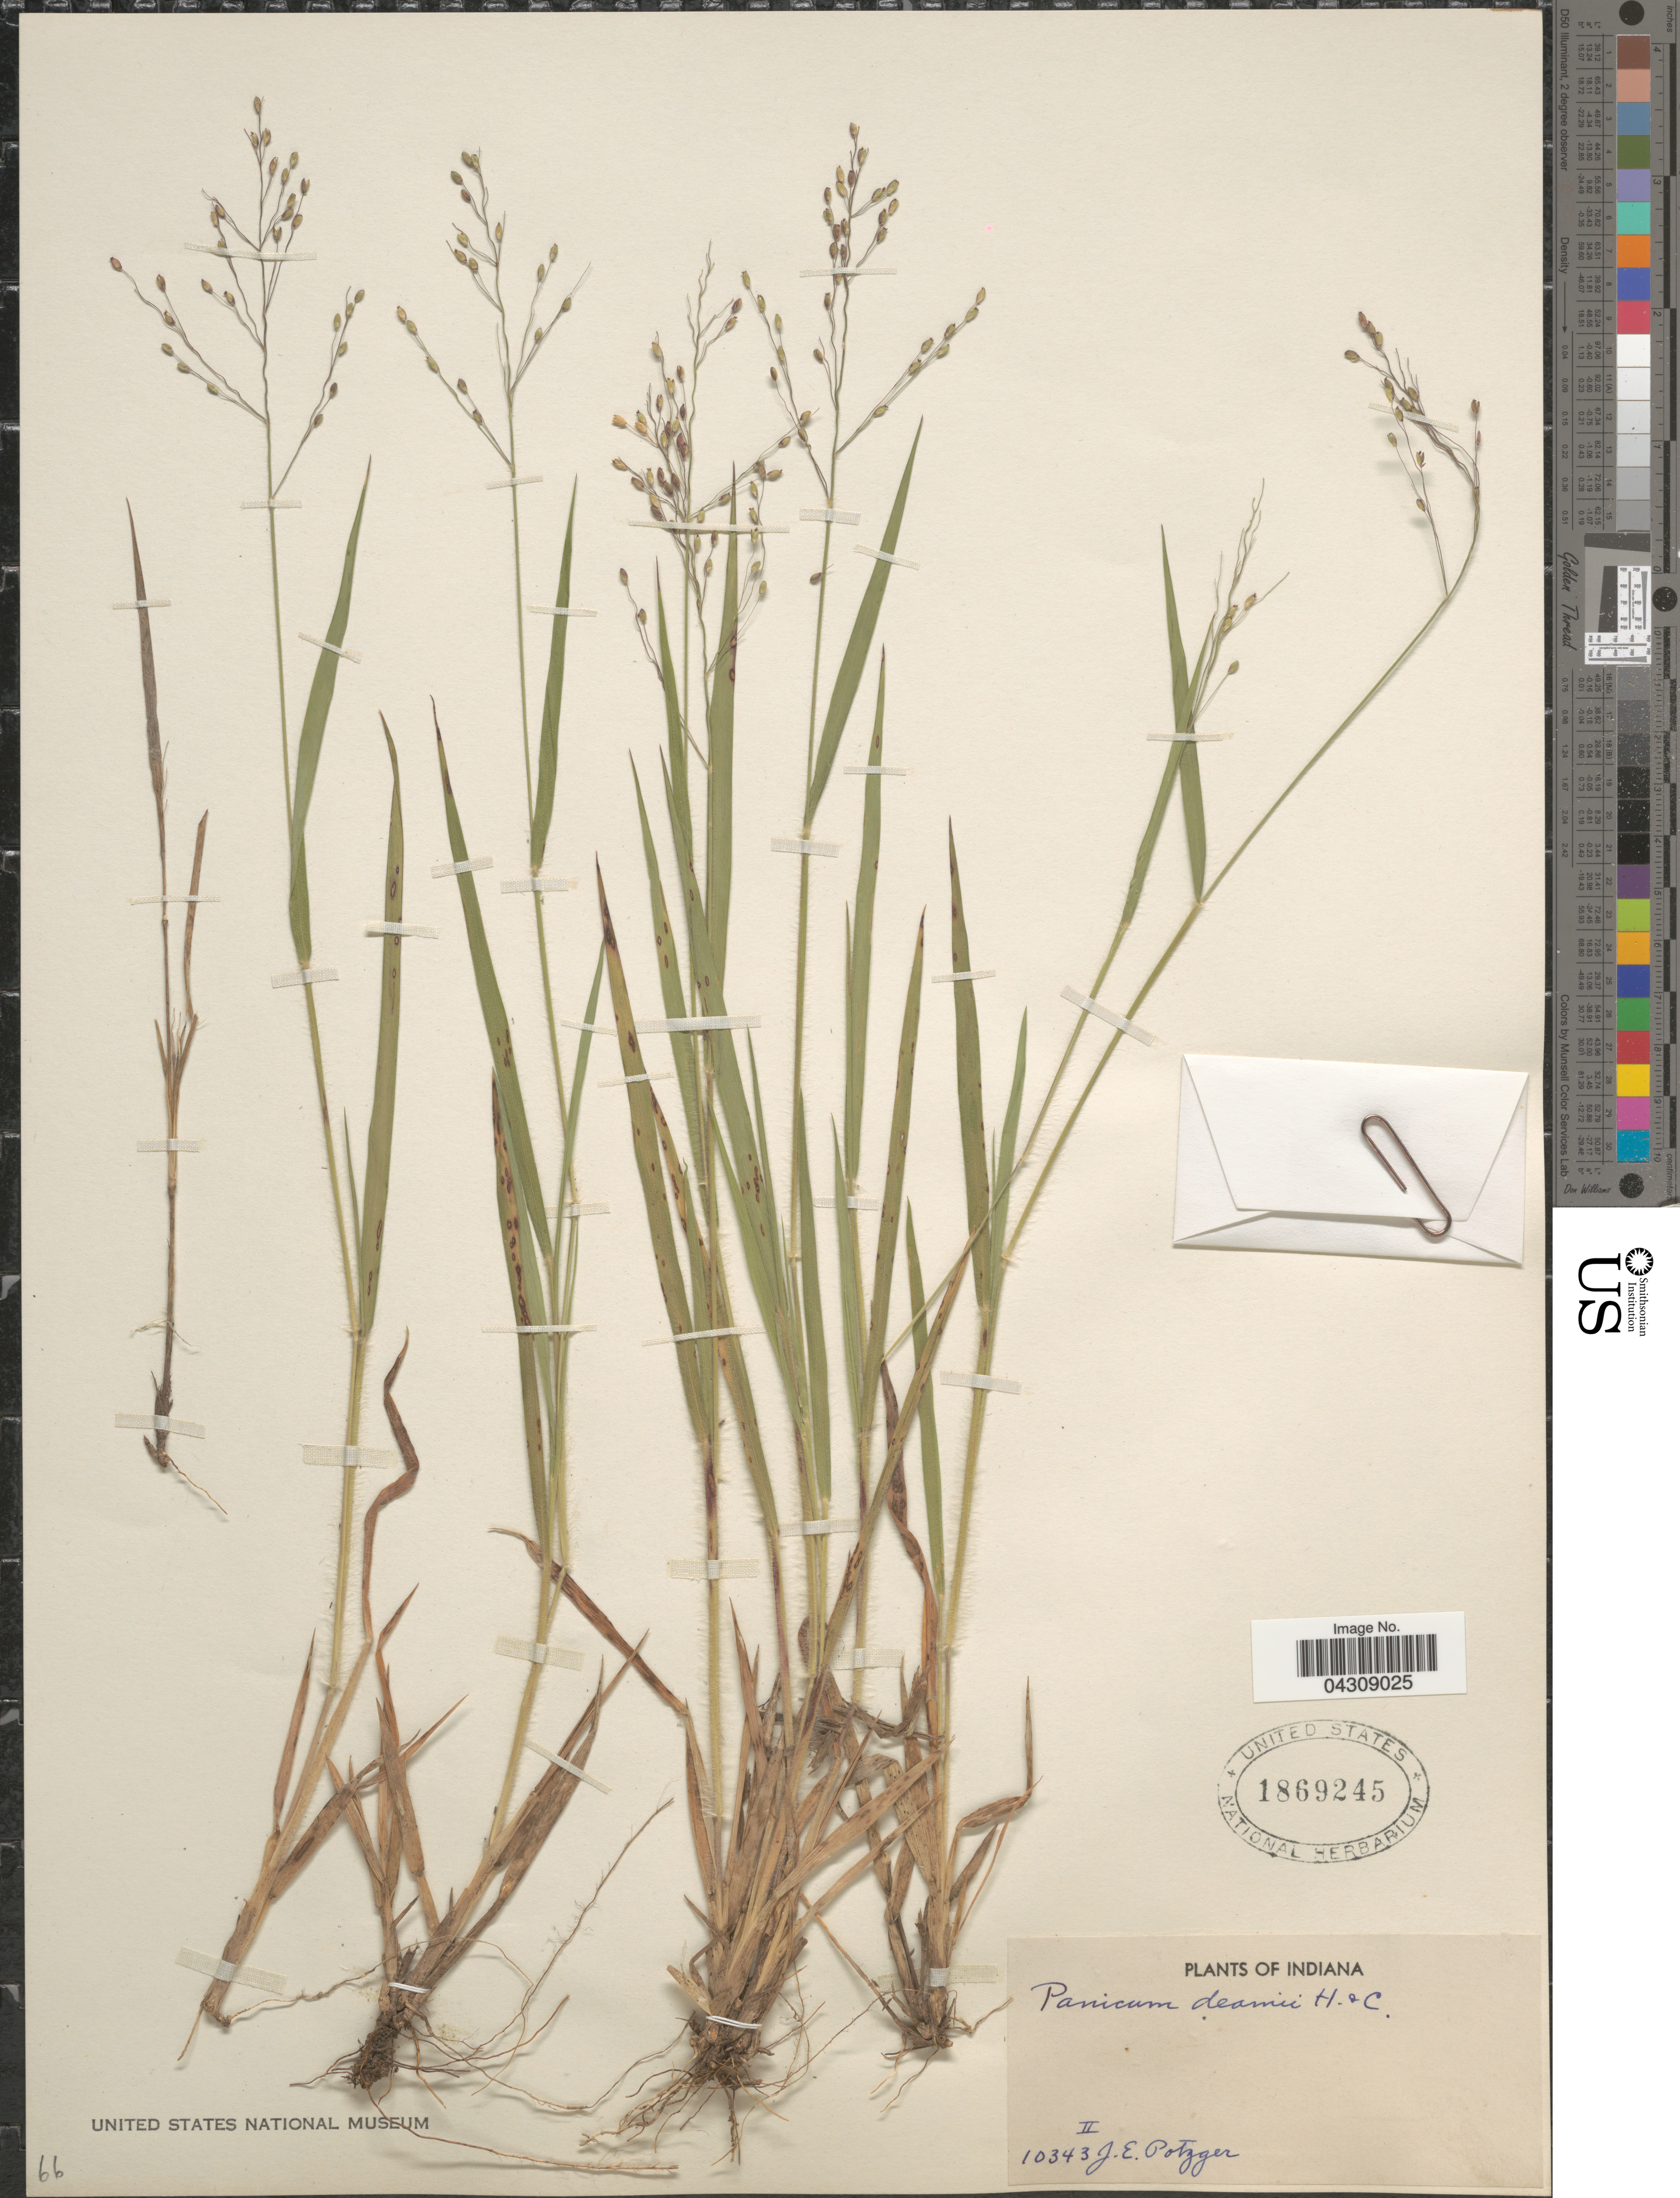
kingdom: Plantae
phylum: Tracheophyta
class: Liliopsida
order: Poales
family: Poaceae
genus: Dichanthelium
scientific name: Dichanthelium acuminatum var. acuminatum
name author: (Sw.) Gould & C.A. Clark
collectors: J. Potzger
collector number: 10343II?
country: United States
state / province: Indiana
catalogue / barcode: US 1869245